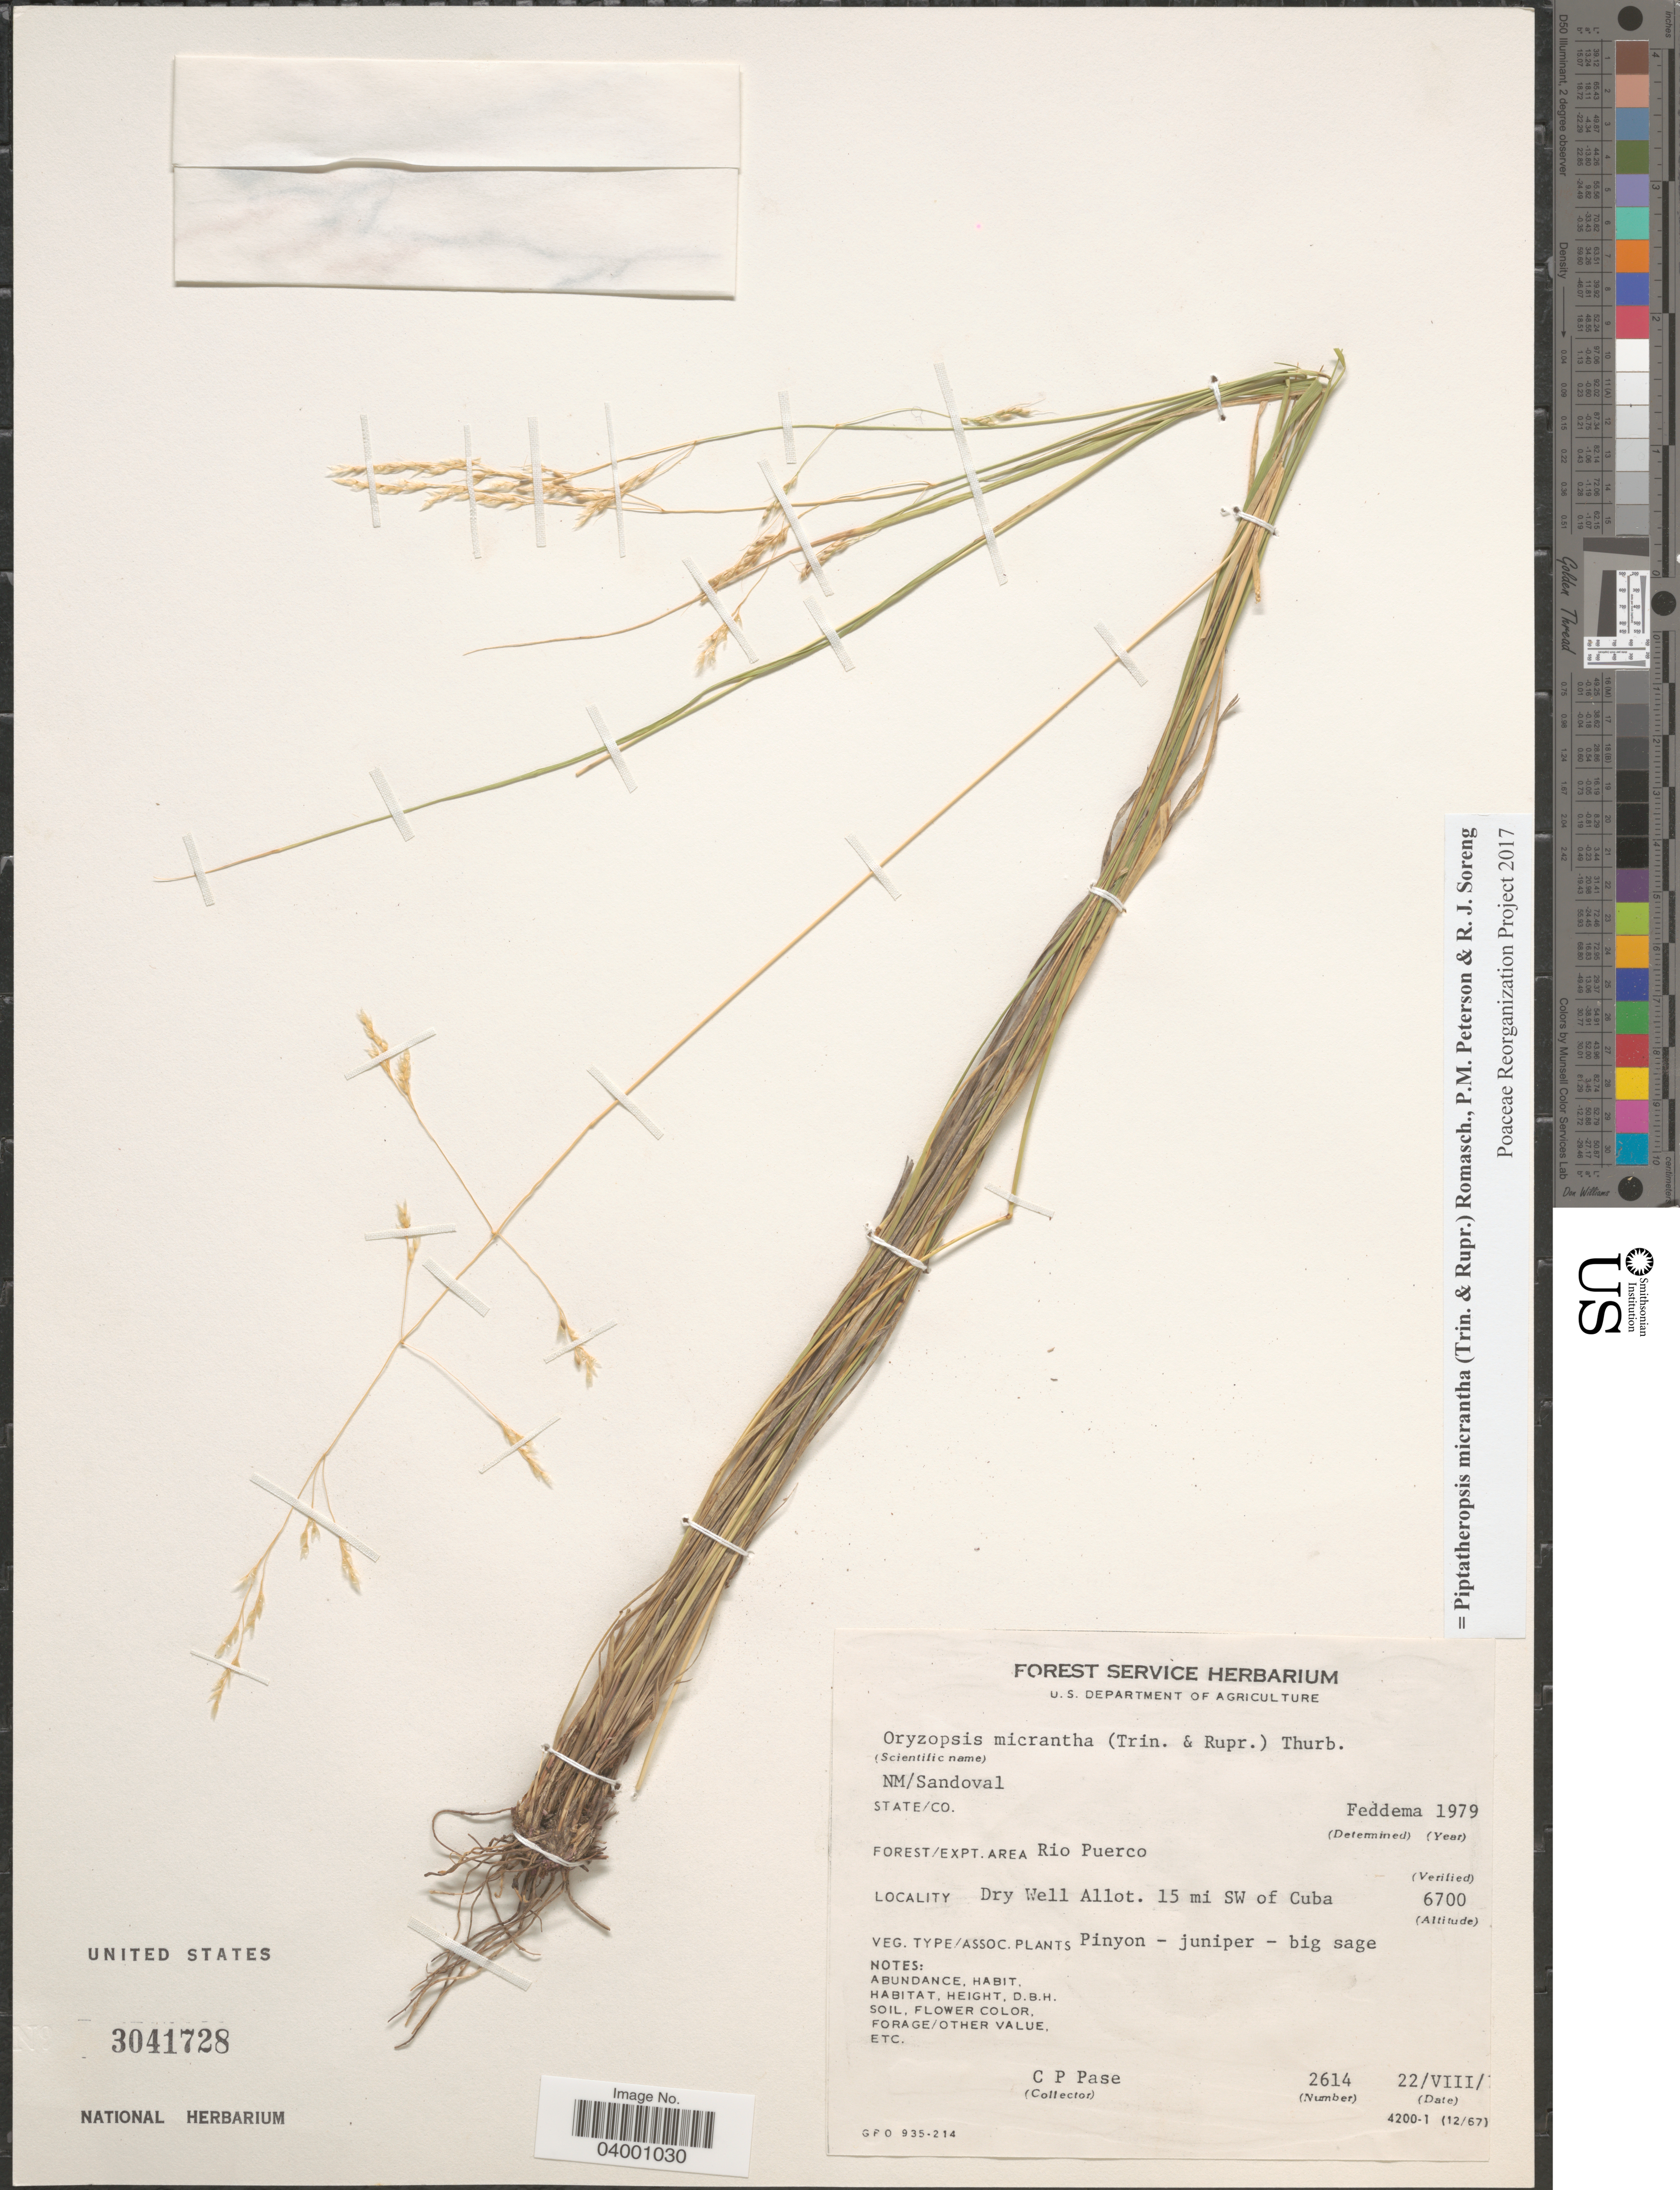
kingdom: Plantae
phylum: Tracheophyta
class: Liliopsida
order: Poales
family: Poaceae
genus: Piptatheropsis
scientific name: Piptatheropsis micrantha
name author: (Trin. & Rupr.) Romasch.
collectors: C. P. Pase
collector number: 2614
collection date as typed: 22/VII/!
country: United States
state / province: New Mexico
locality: Sandoval Co. Forest/Expt. Area Rio Puerco. Dry Well Allot. 15 mi SW of Cuba.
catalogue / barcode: US 3041728